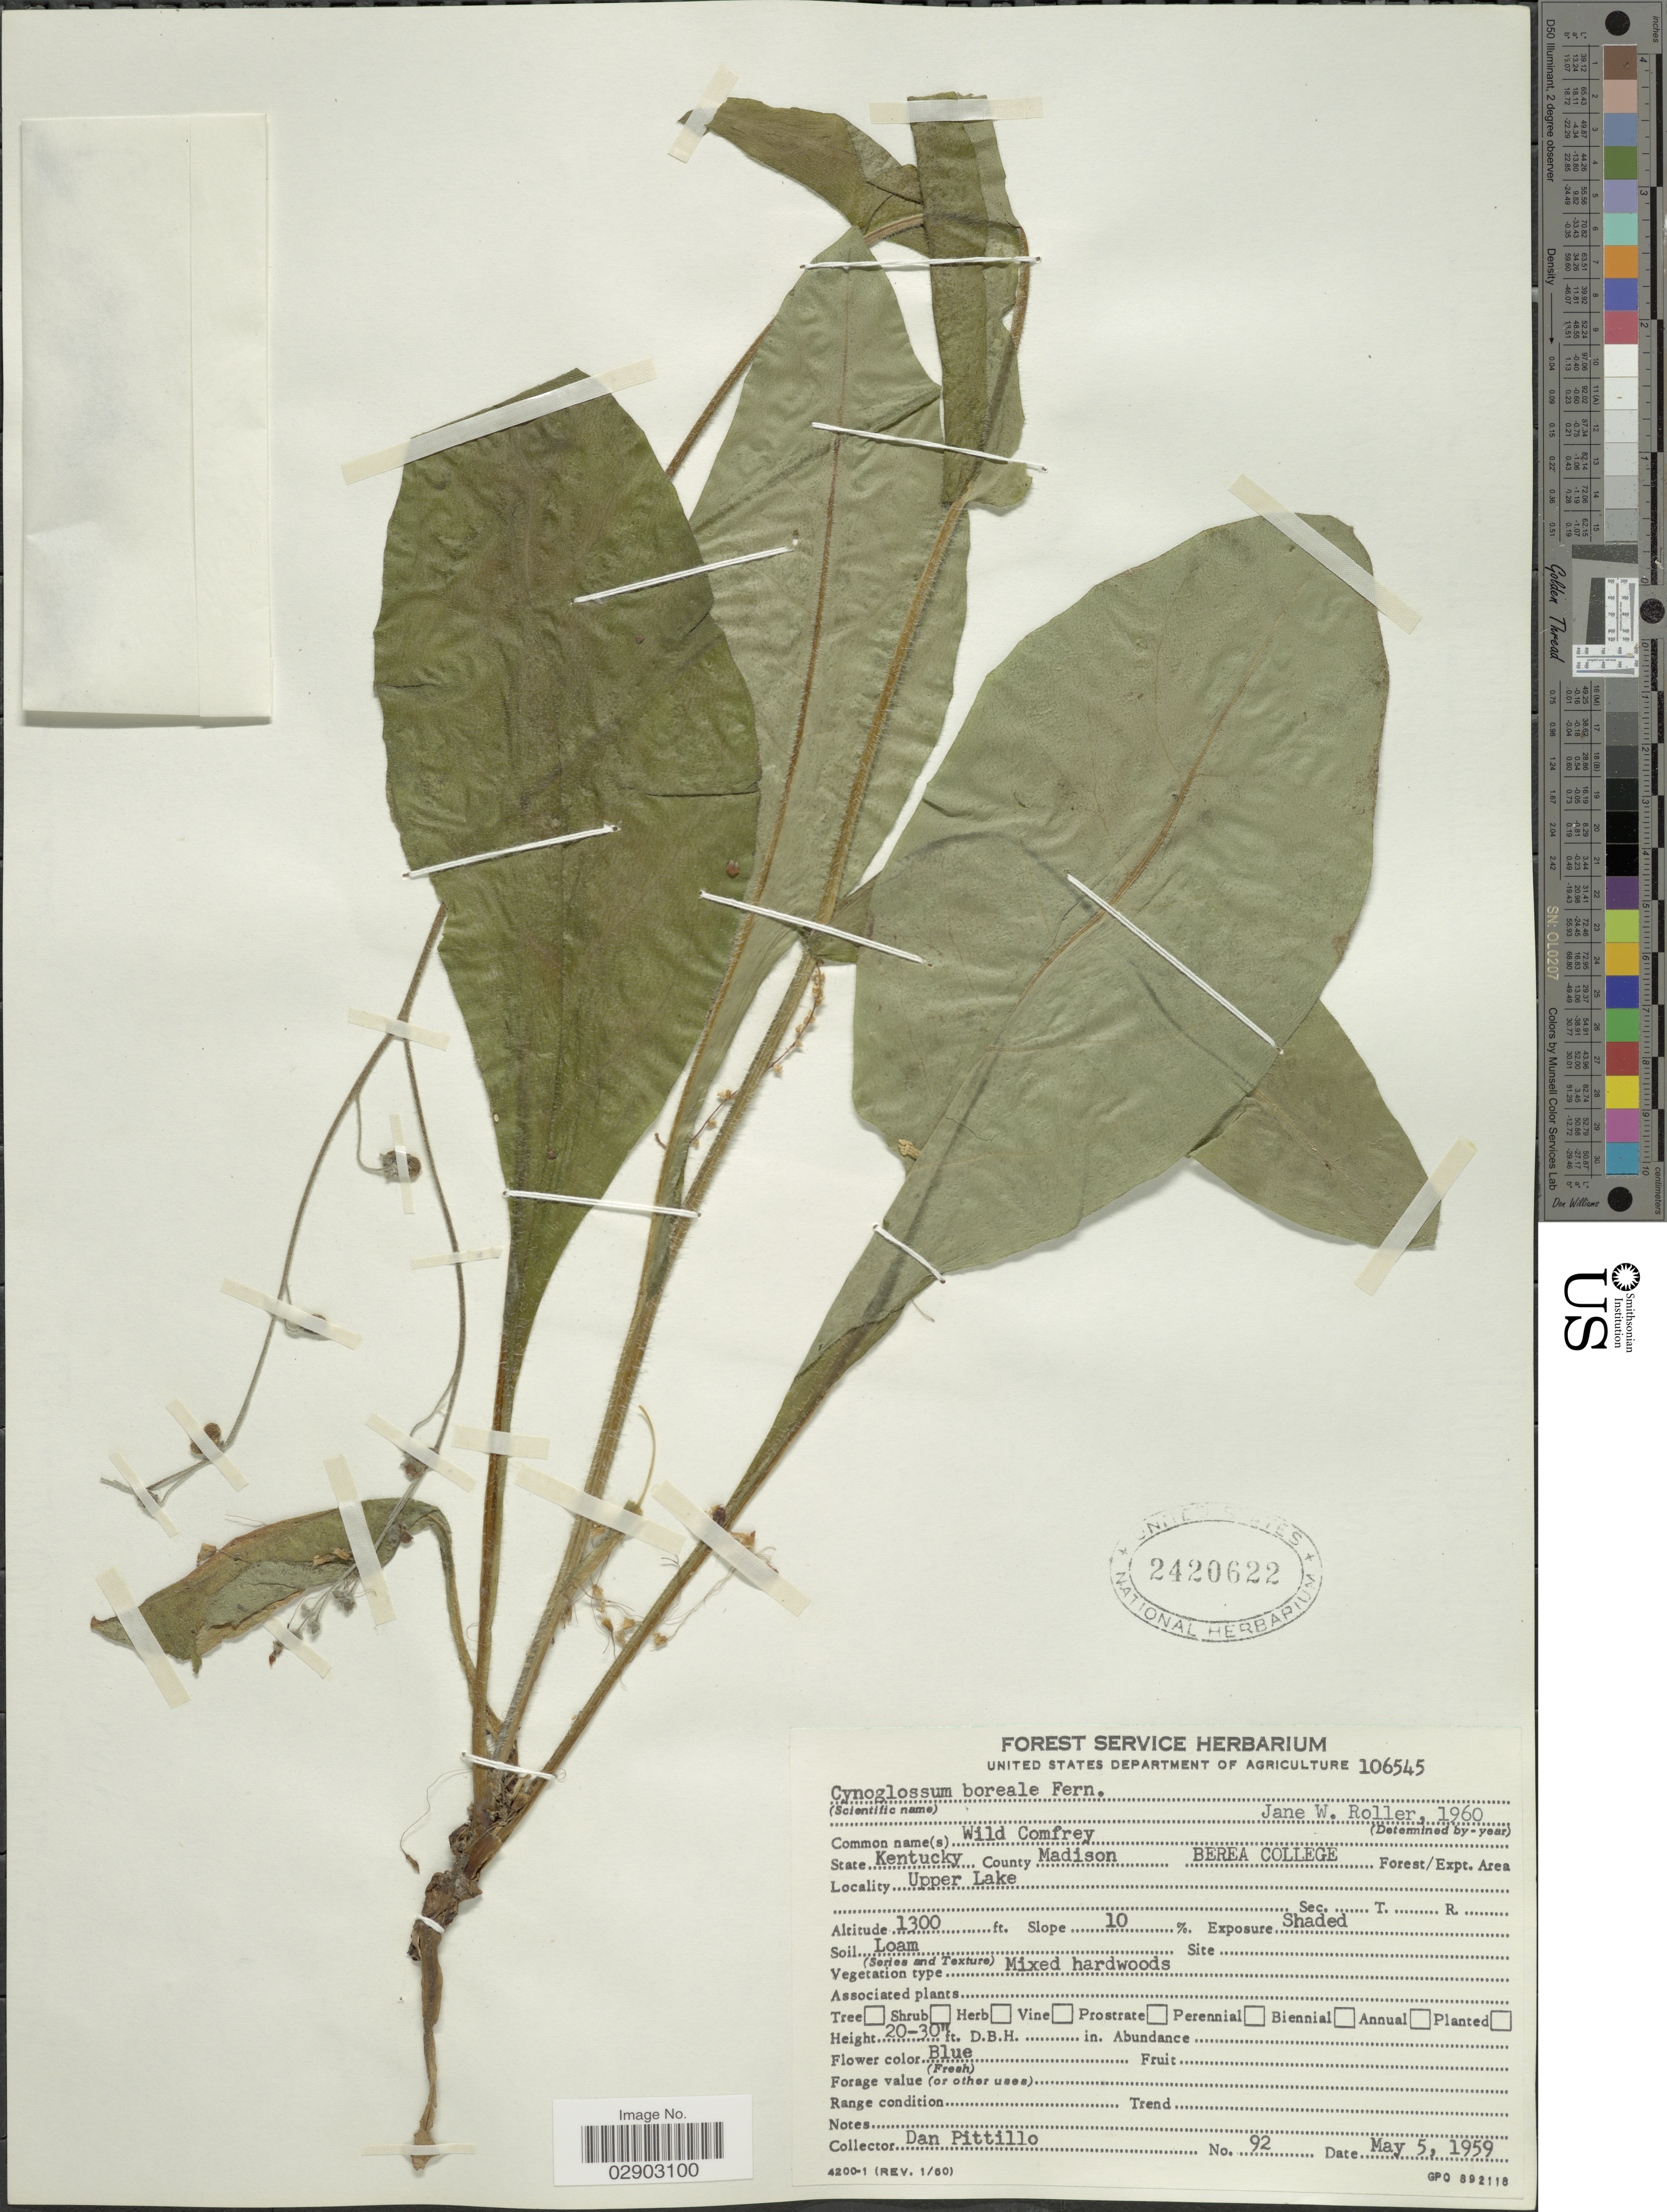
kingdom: Plantae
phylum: Tracheophyta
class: Magnoliopsida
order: Boraginales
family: Boraginaceae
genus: Cynoglossum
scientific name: Cynoglossum boreale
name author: Fernald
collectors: D. Pittillo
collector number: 92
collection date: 1959-05-05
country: United States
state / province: Kentucky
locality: County Madison. Berea College Forest/Expt. Area. Upper Lake.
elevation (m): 396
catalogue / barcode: US 2420622